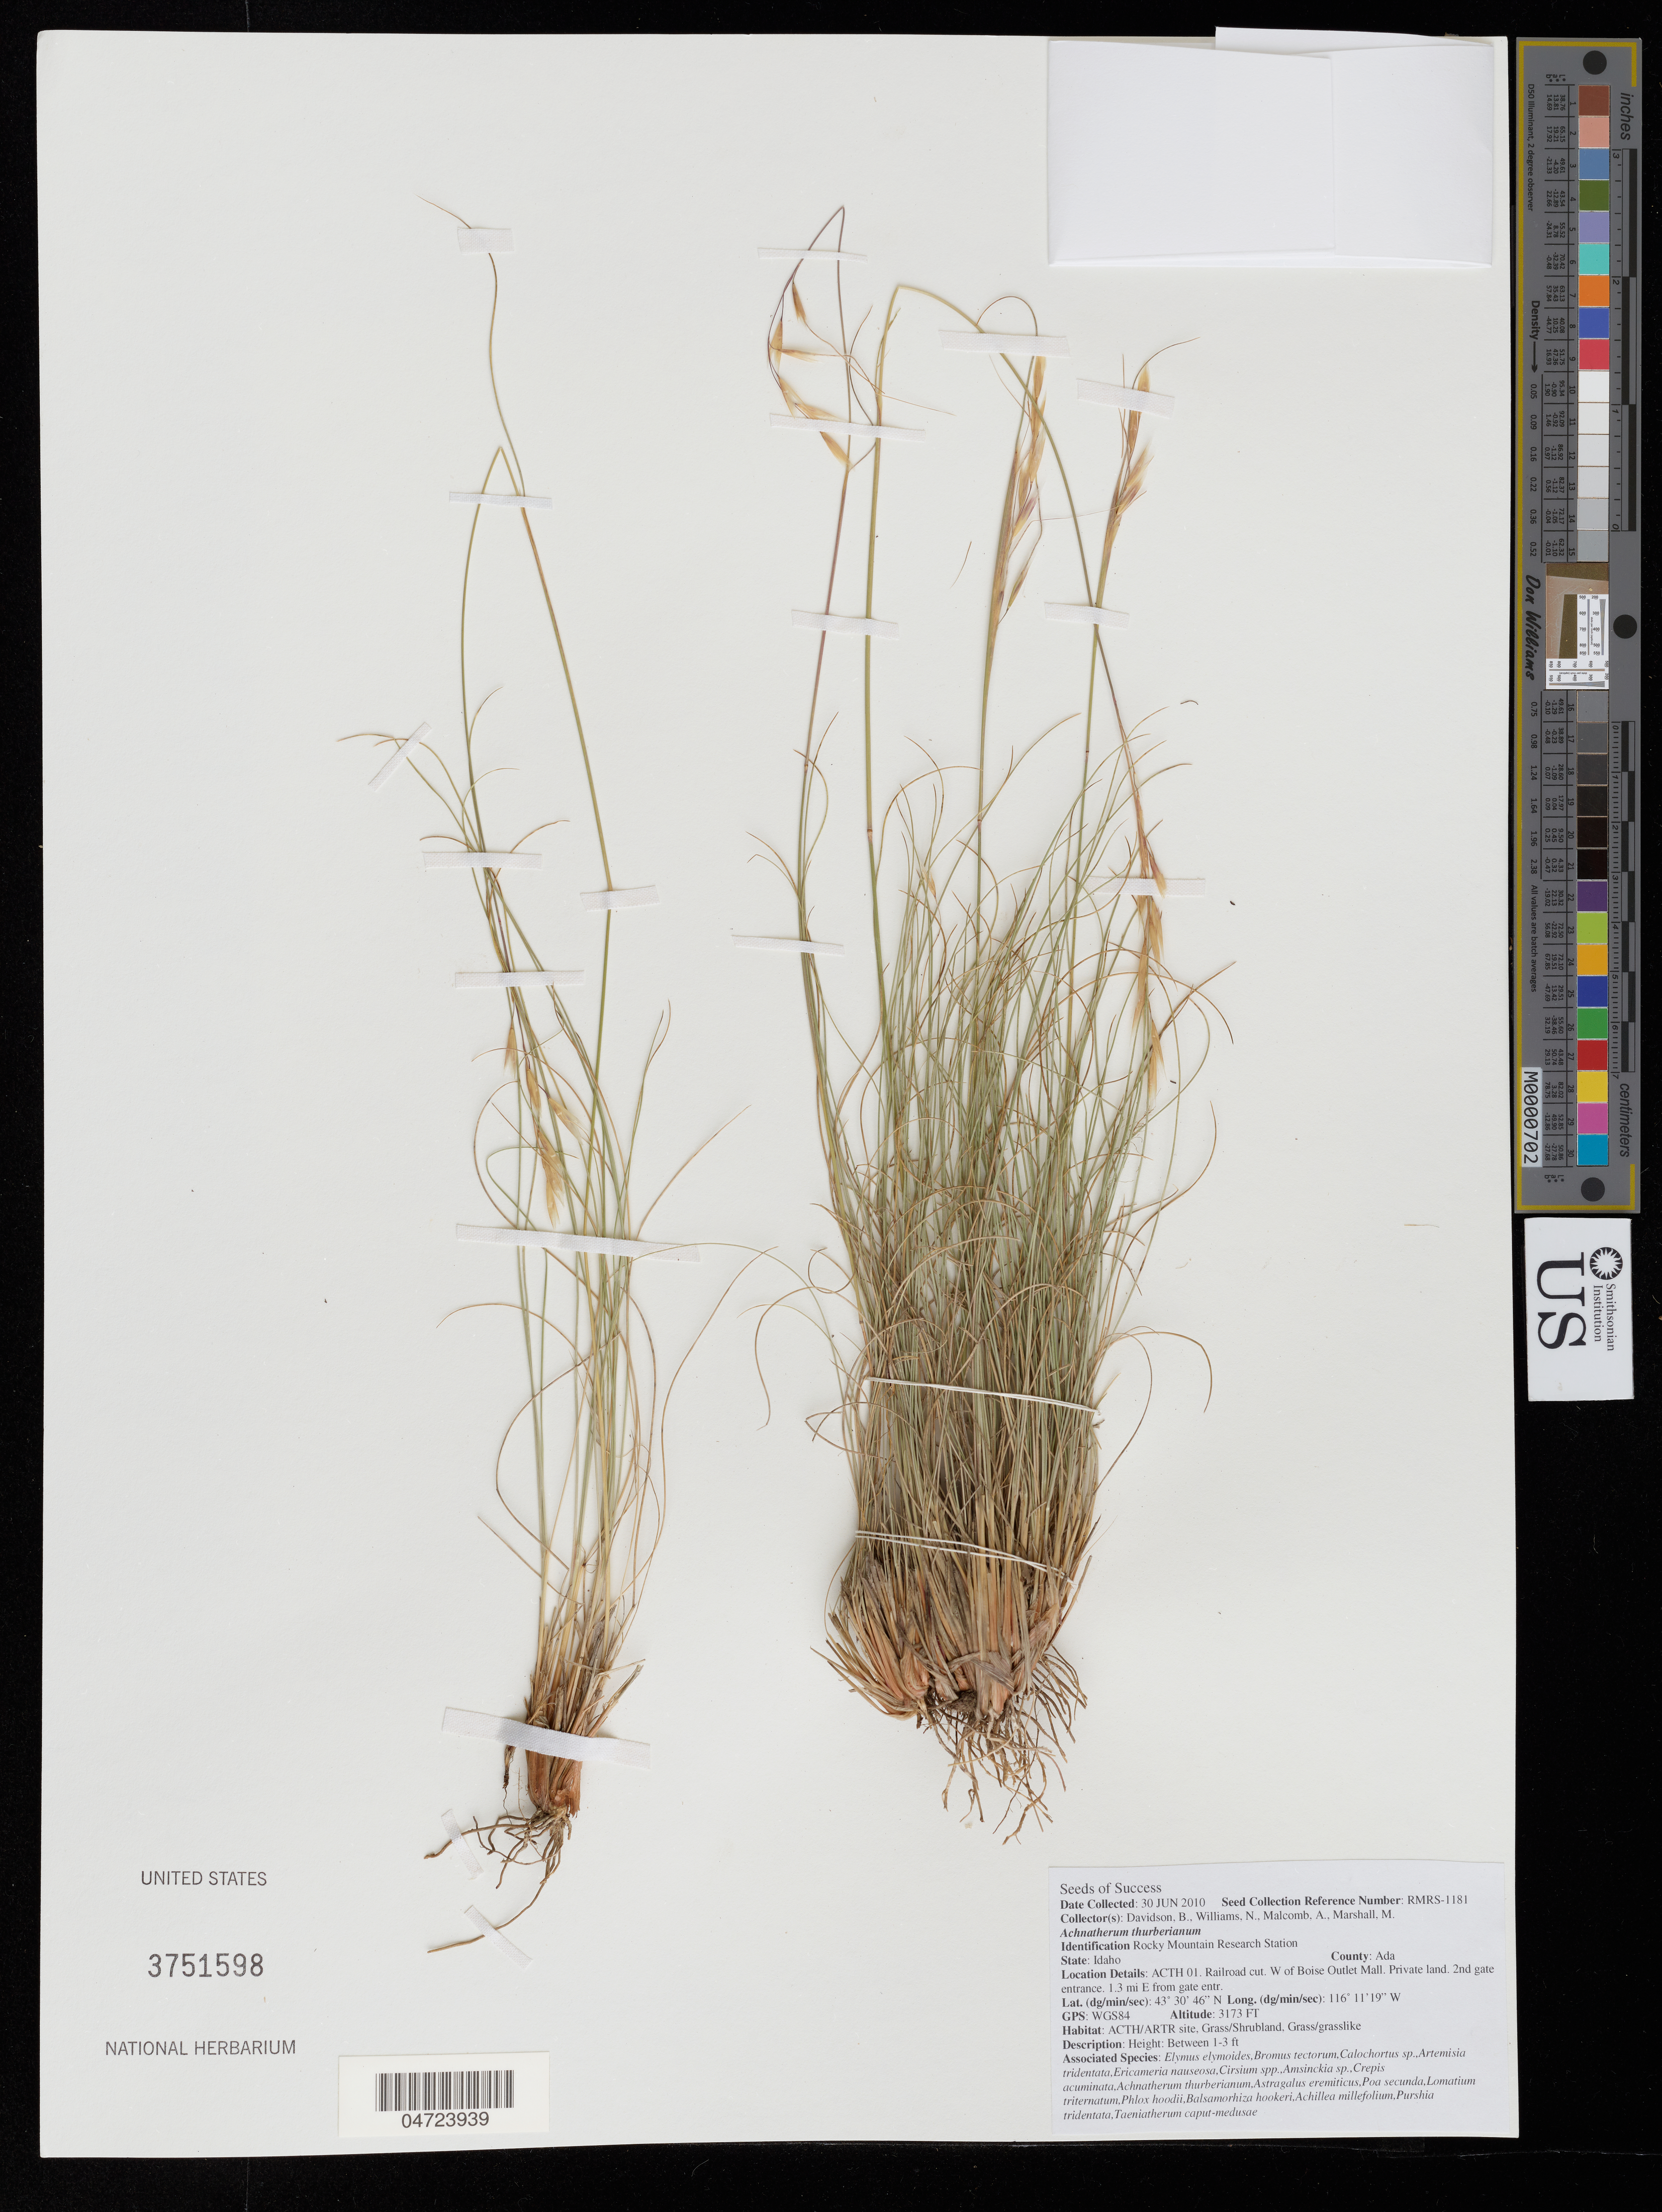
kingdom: Plantae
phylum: Tracheophyta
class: Liliopsida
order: Poales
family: Poaceae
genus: Achnatherum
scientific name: Achnatherum thurberianum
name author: (Piper) Barkworth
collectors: B. Davidson, N. Williams, A. Malcomb & M. Marshall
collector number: RMRS-1181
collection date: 2010-06-30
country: United States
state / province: Idaho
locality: ACTH 01. Railroad cut. W of Boise Outlet Mall. Private land. 2nd gate entrance. 1.3 mi E from gate entr.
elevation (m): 967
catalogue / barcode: US 3751598